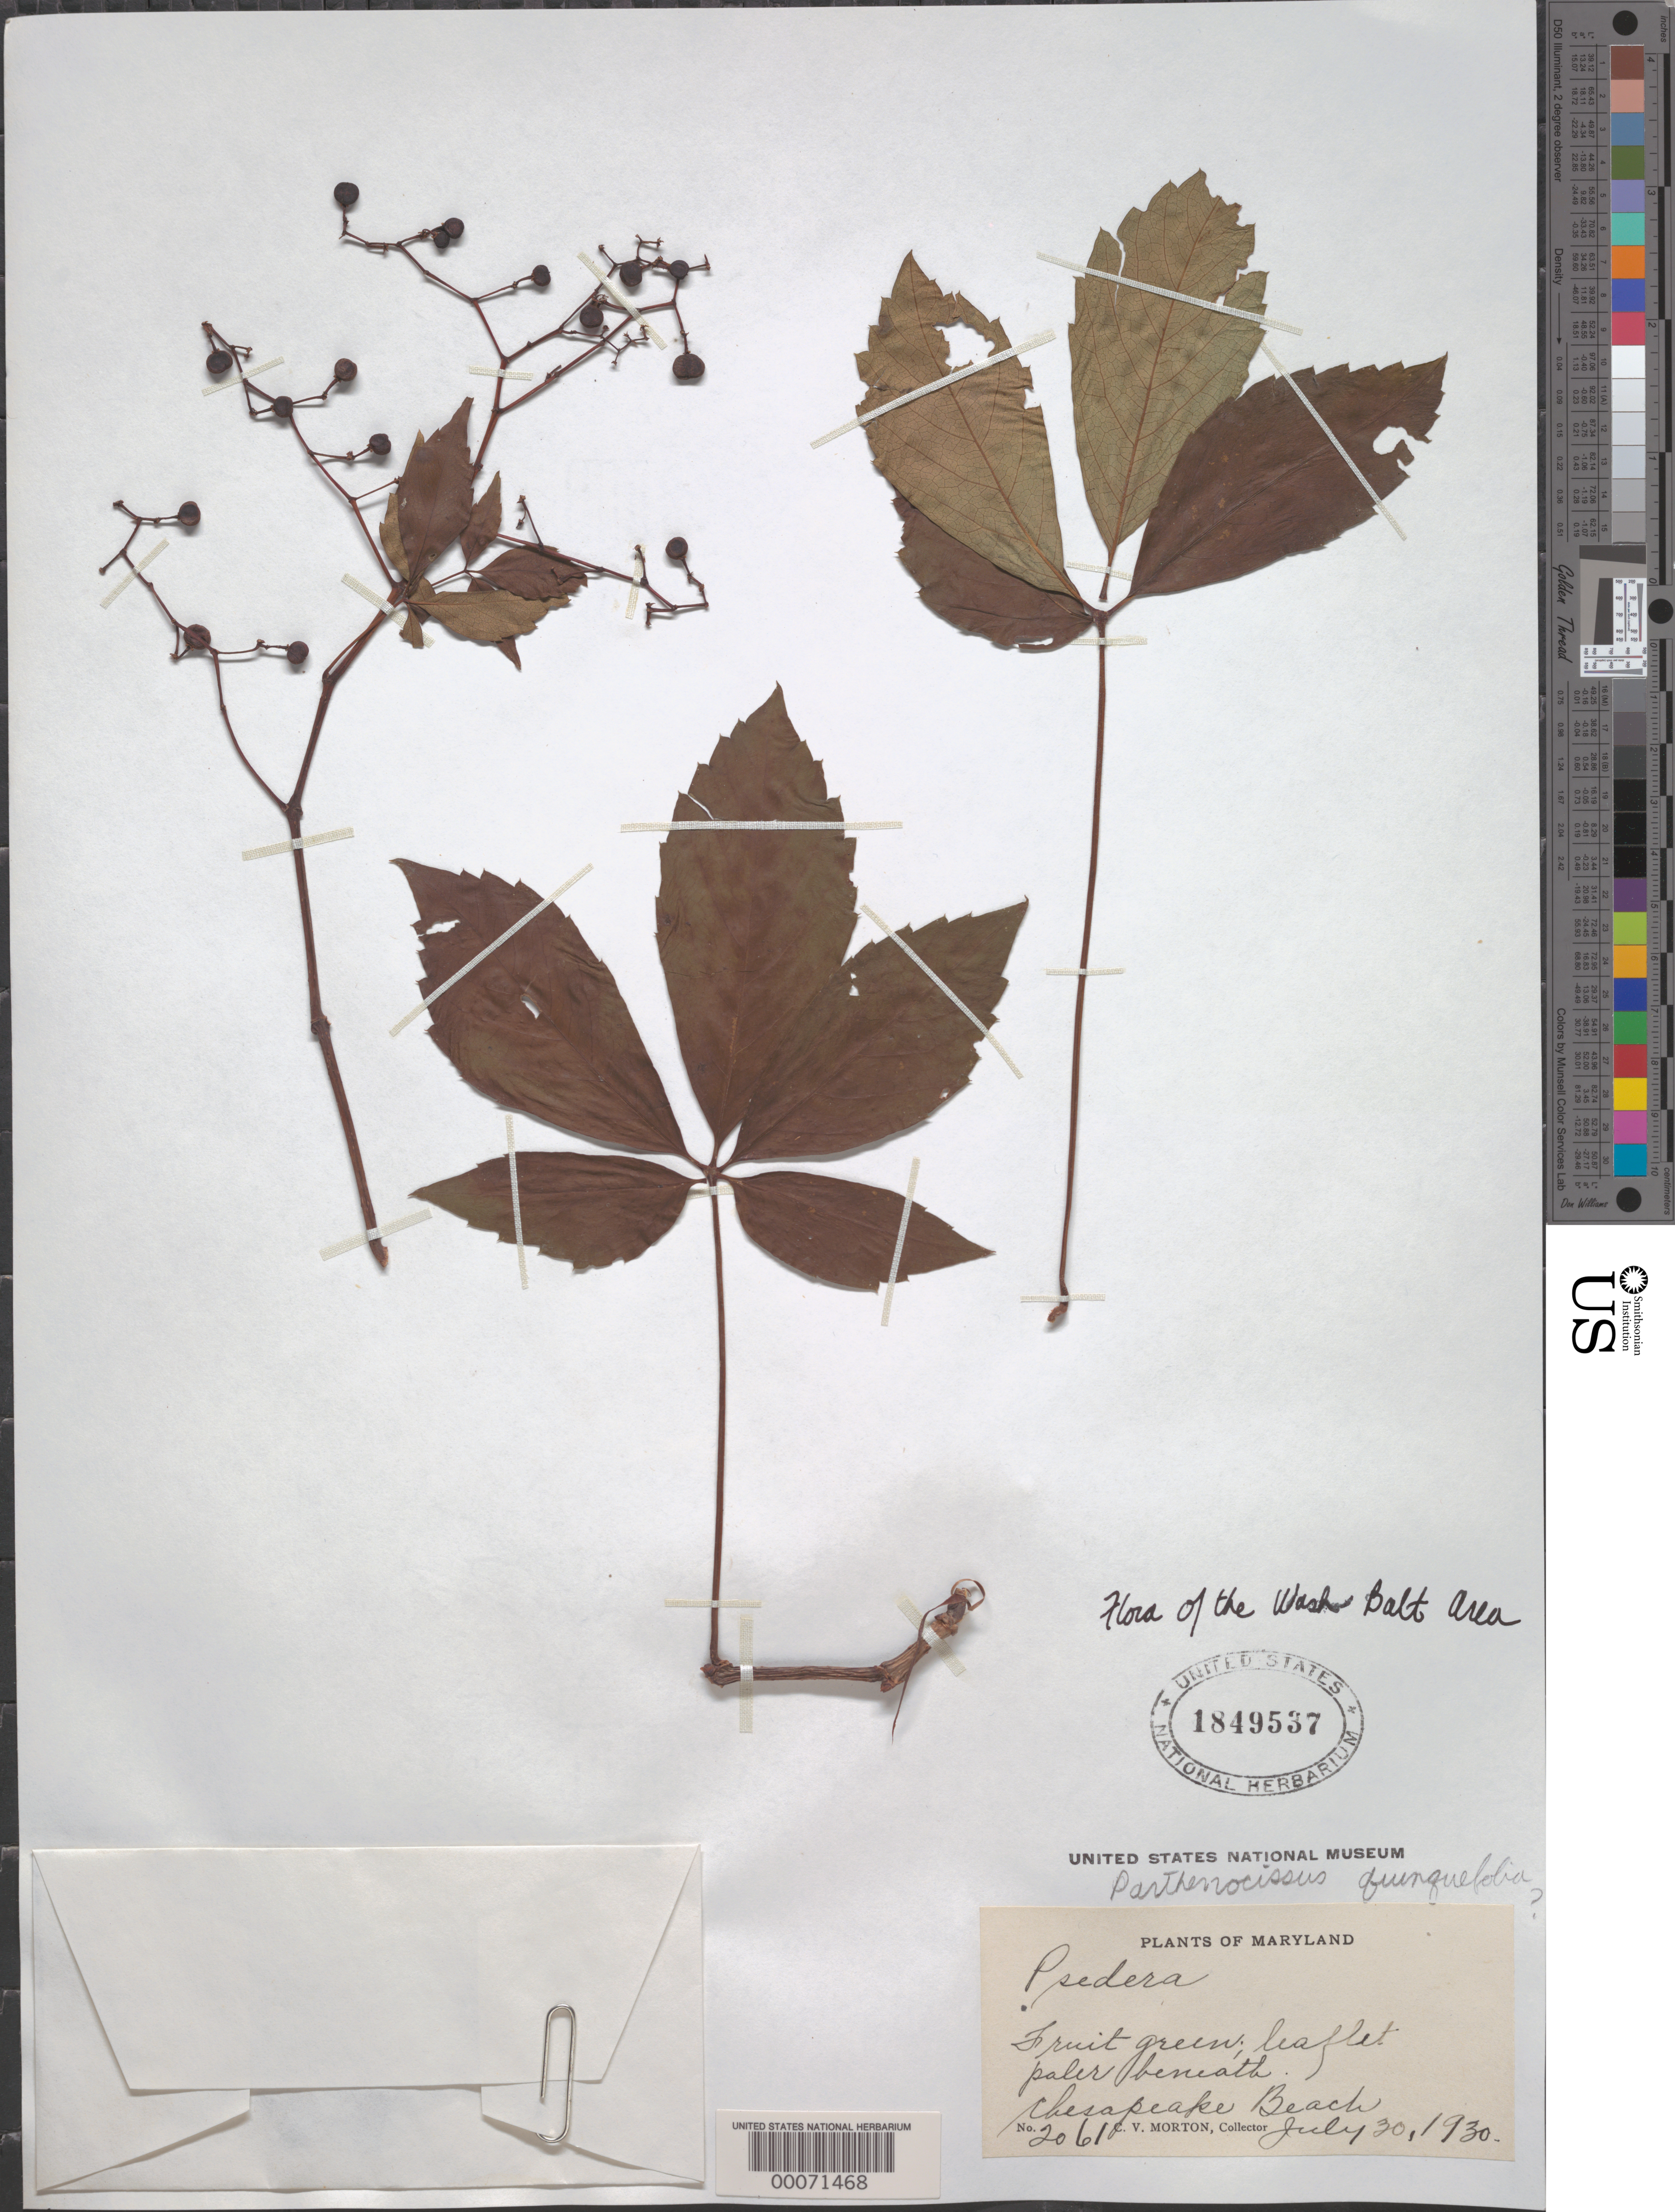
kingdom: Plantae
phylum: Tracheophyta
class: Magnoliopsida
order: Vitales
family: Vitaceae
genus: Parthenocissus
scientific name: Parthenocissus quinquefolia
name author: (L.) Planch.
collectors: C. V. Morton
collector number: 2061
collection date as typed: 30 Jul 1930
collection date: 1930-07-30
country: United States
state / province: Maryland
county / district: Calvert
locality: Chesapeake Beach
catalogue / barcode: US 1849537